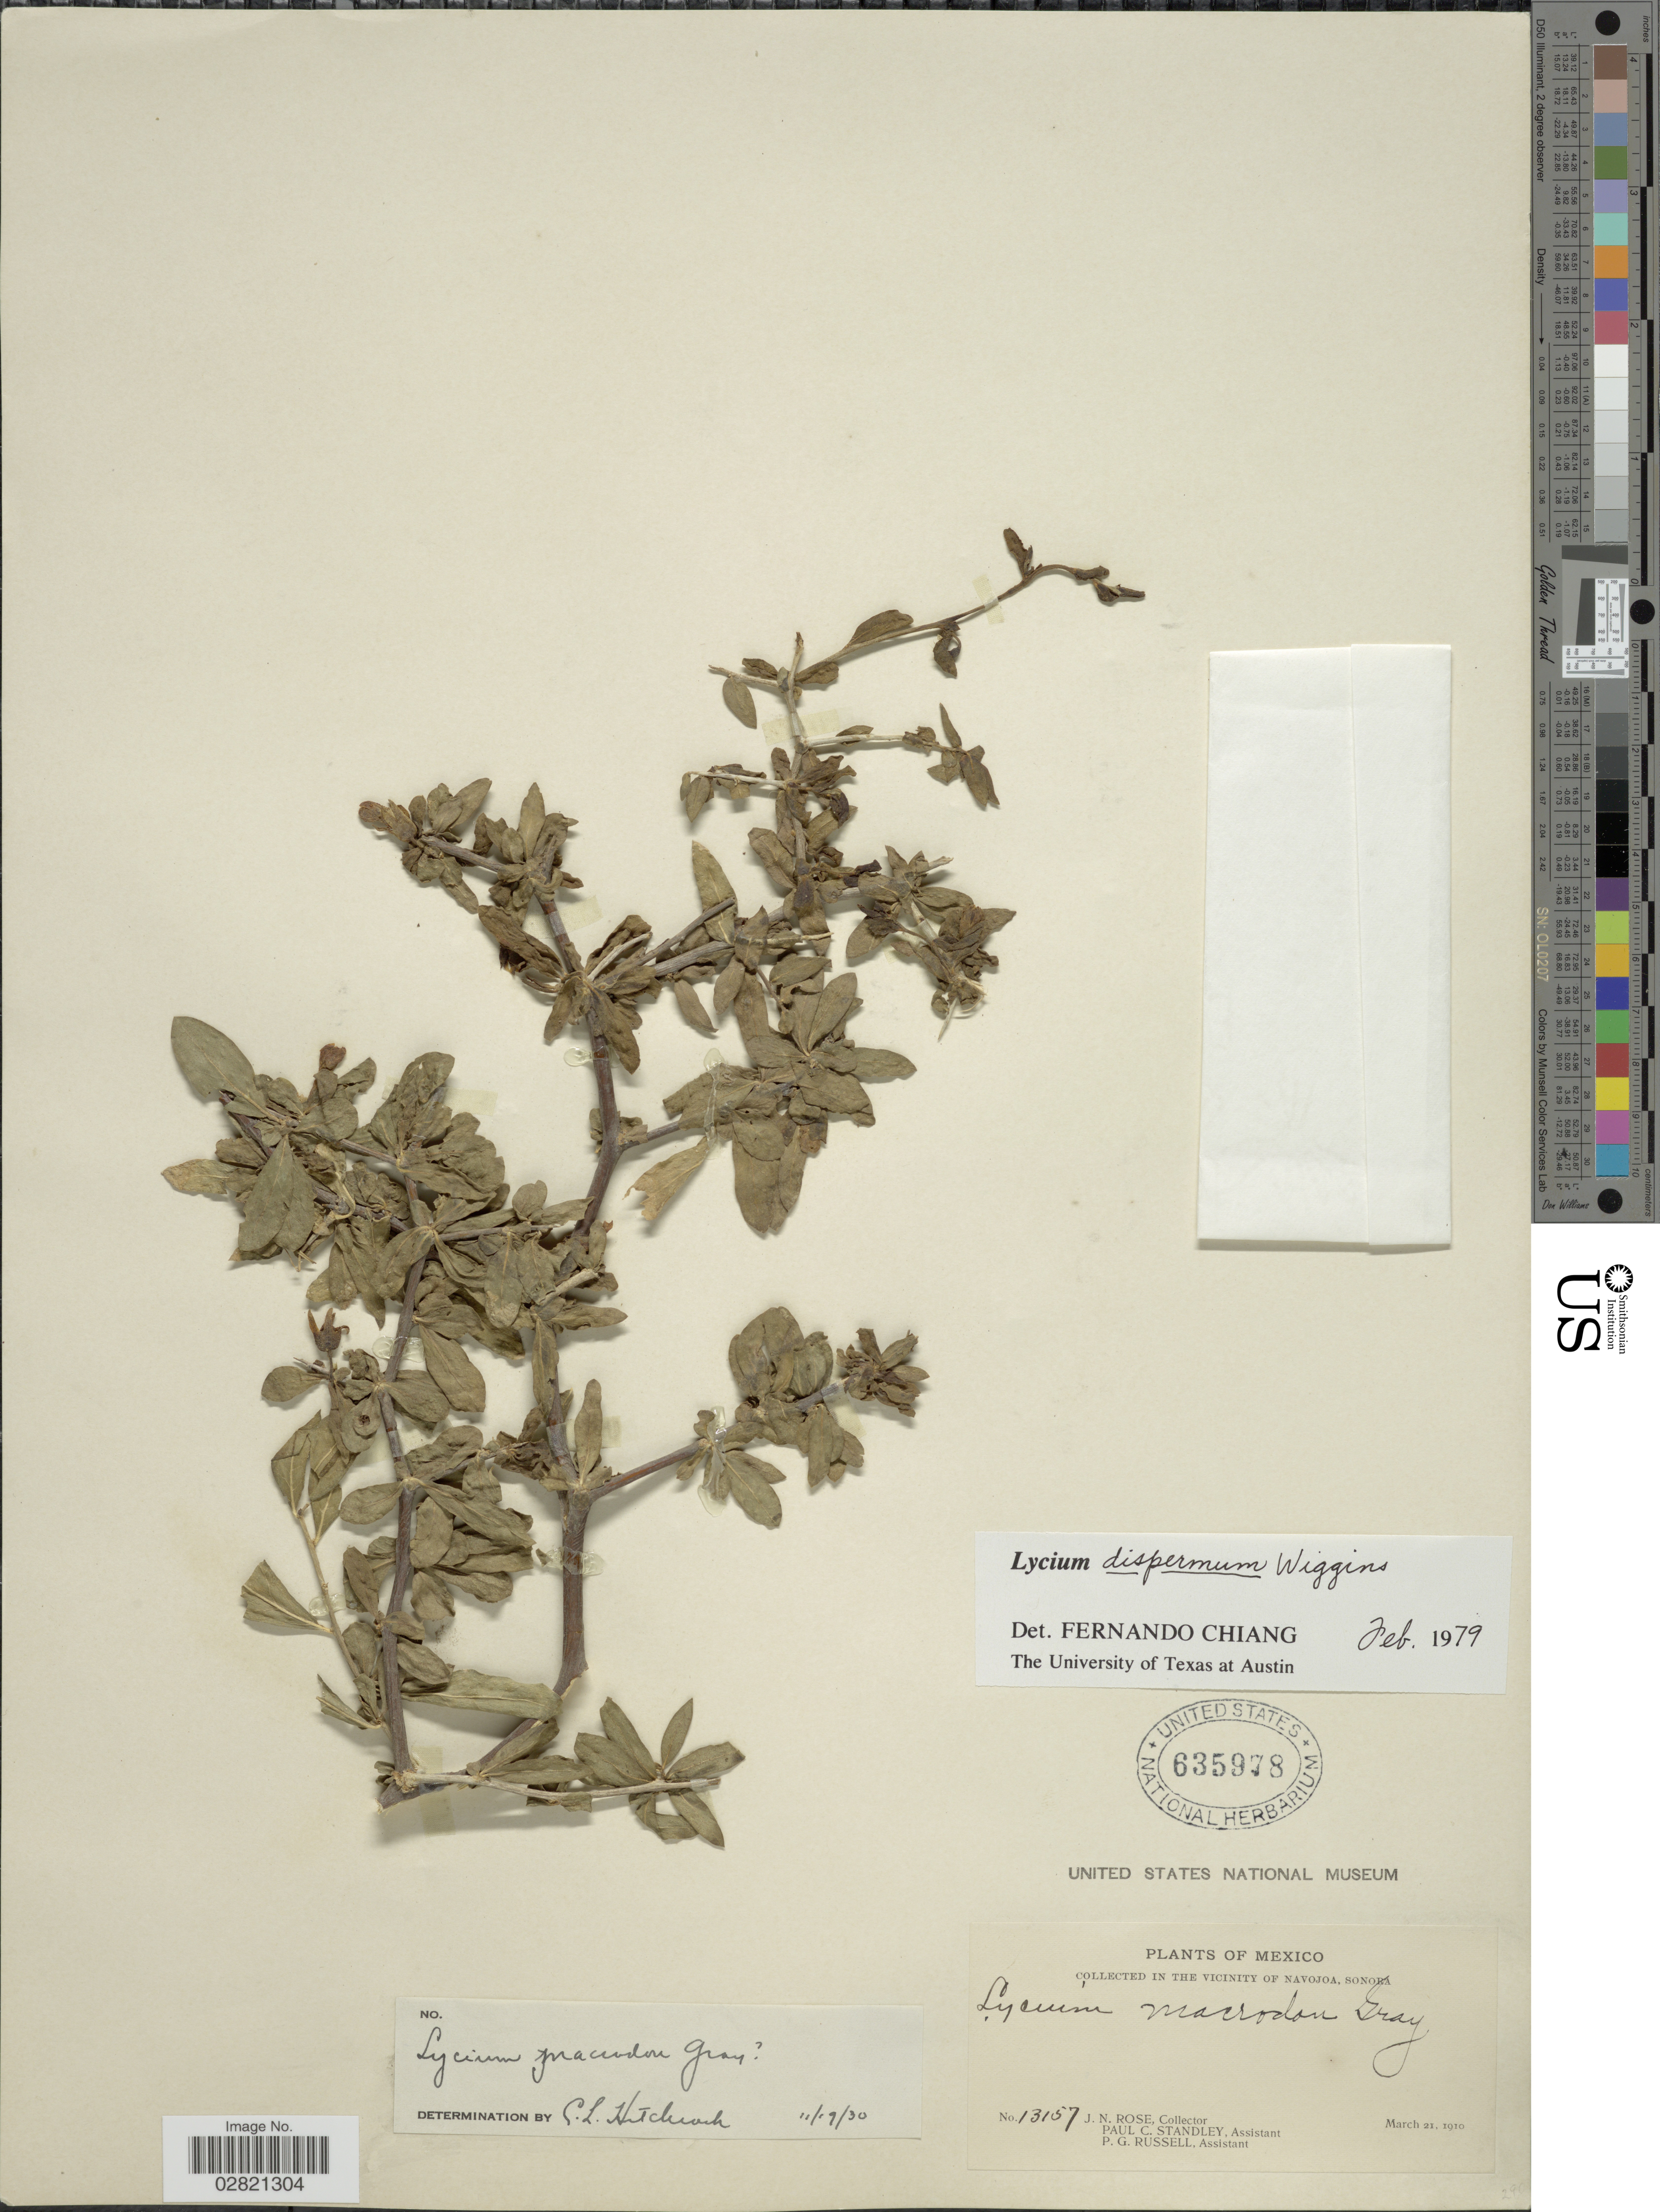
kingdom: Plantae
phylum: Tracheophyta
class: Magnoliopsida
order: Solanales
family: Solanaceae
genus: Lycium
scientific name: Lycium dispermum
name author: Wiggins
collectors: J. N. Rose, P. C. Standley & P. G. Russell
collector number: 13157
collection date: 1910-03-21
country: Mexico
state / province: Sonora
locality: Vicinity of Navojoa.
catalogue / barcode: US 635978